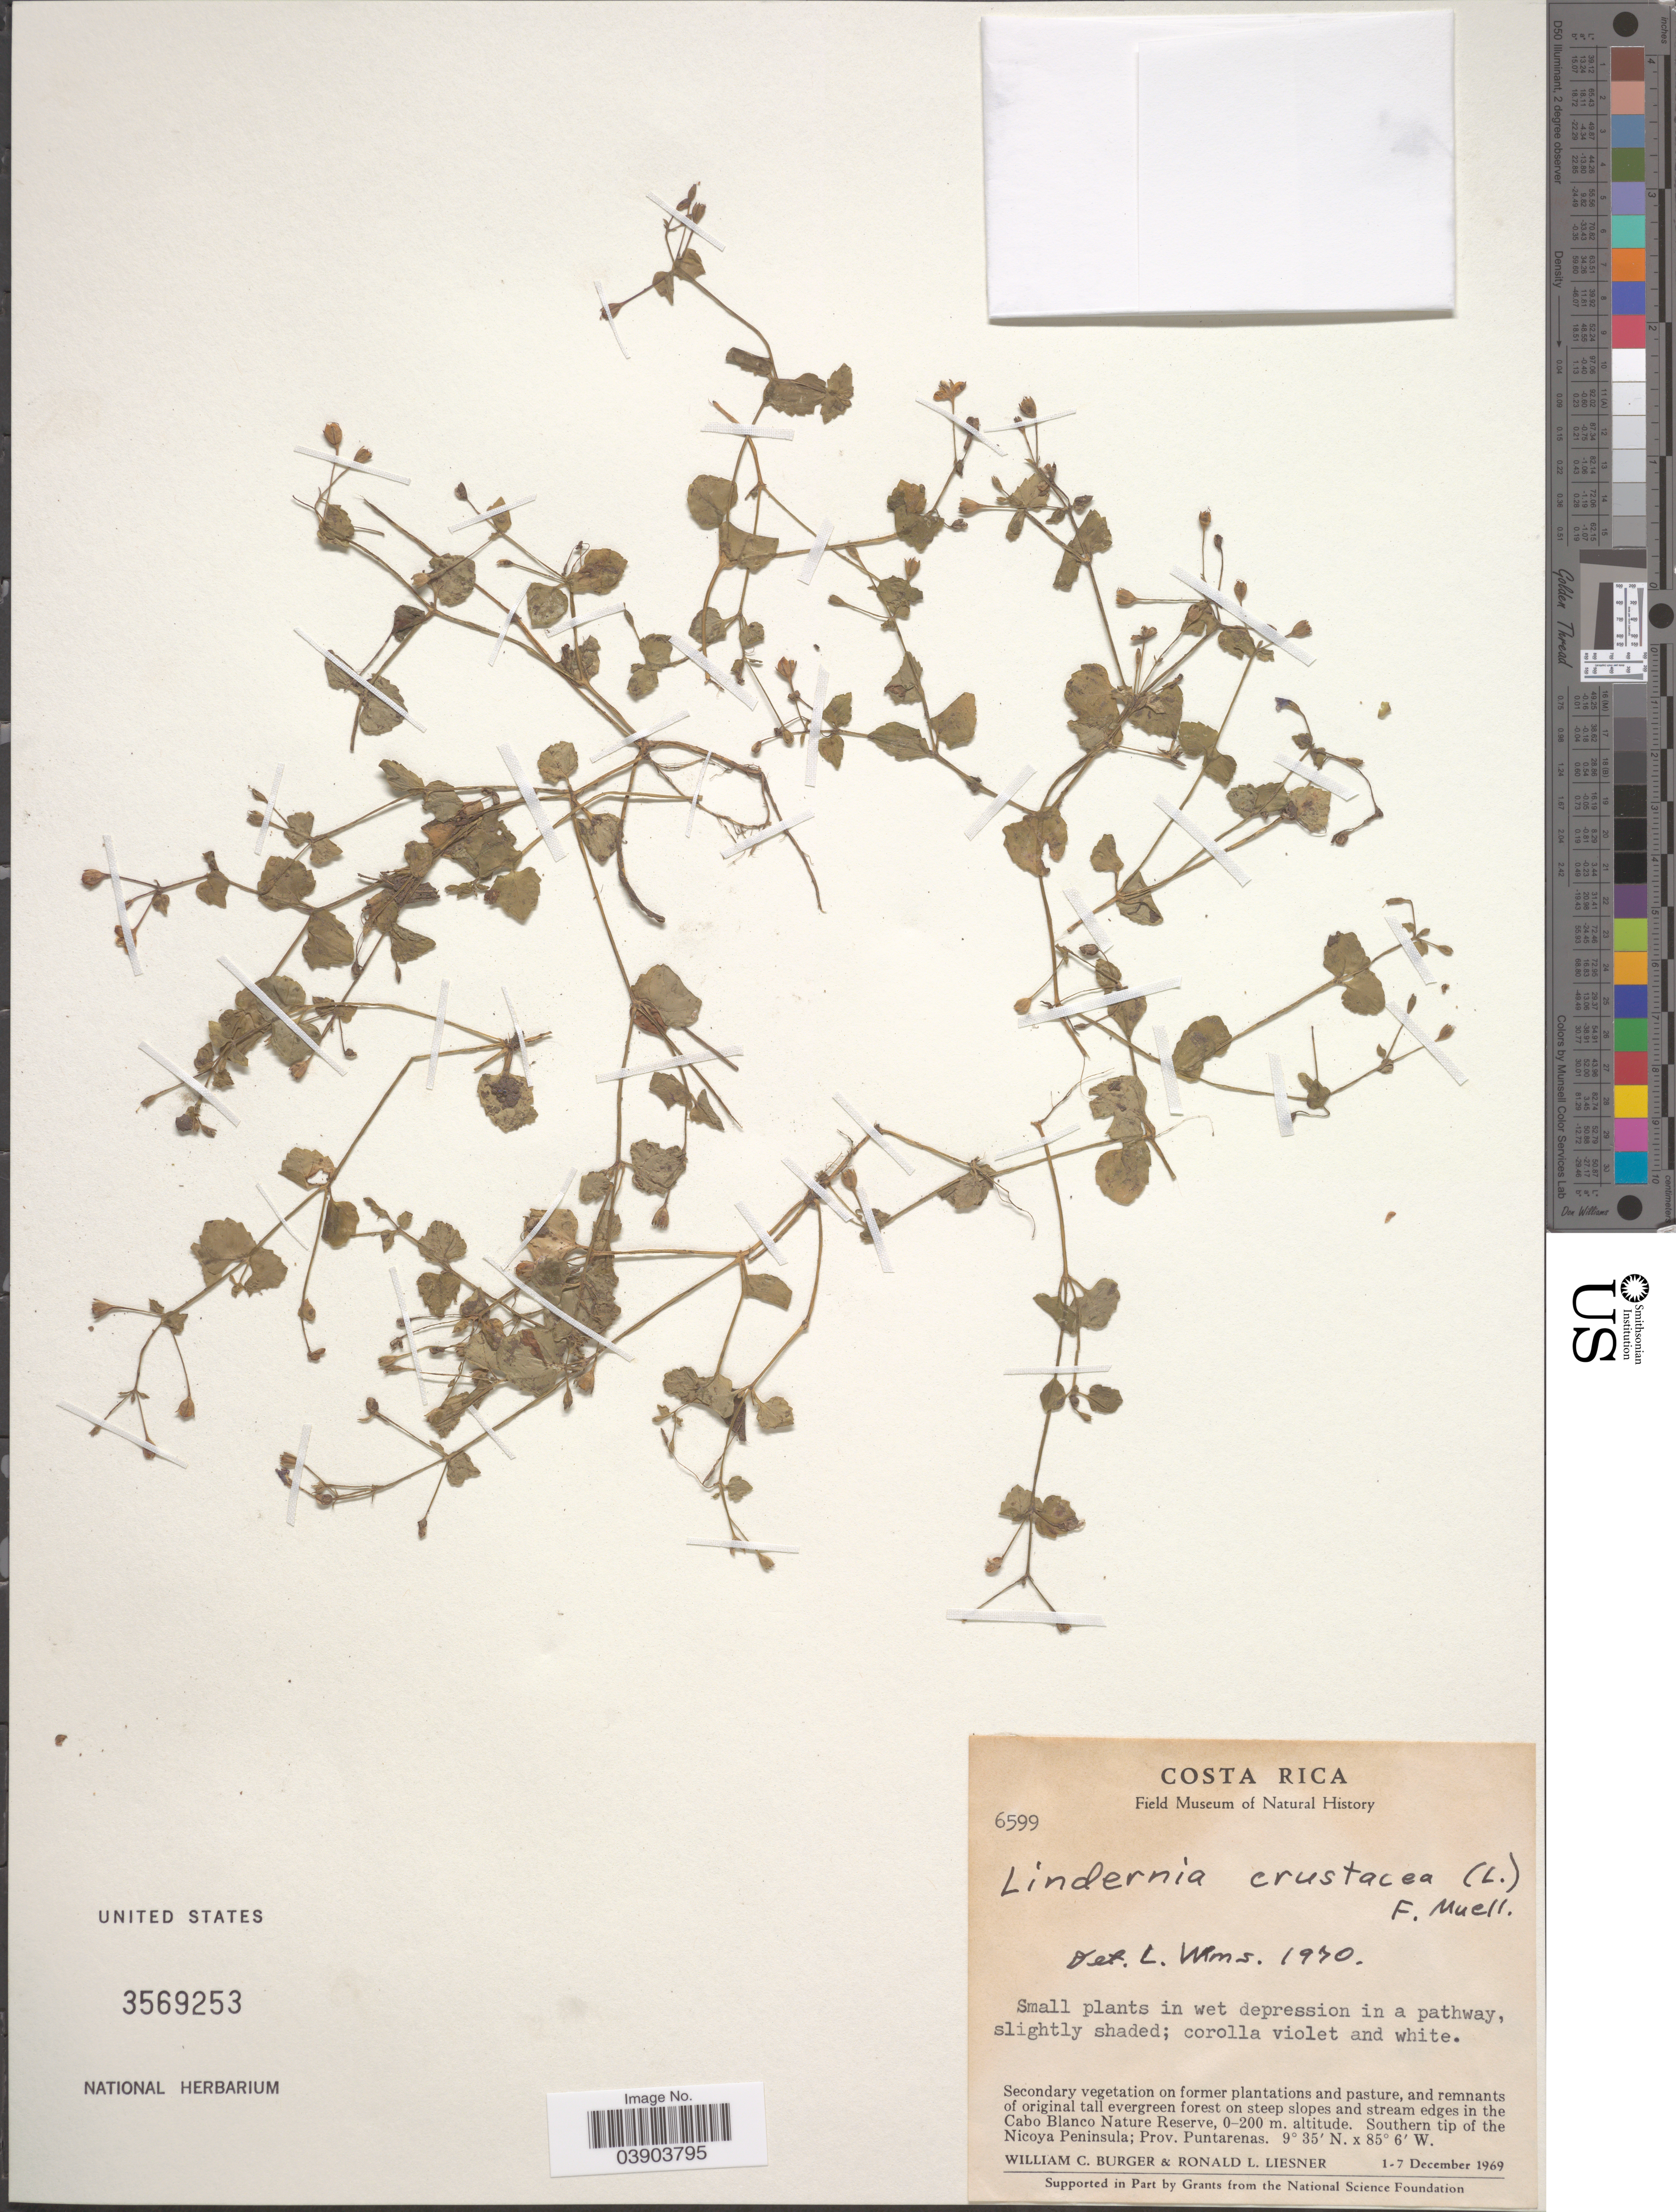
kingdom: Plantae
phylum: Tracheophyta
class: Magnoliopsida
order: Lamiales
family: Linderniaceae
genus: Lindernia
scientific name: Lindernia crustacea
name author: (L.) F. Muell.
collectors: W. Burger & R. L. Liesner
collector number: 6599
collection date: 1969-12-01/1969-12-07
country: Costa Rica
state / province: Puntarenas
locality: On steep slopes and stream edges in the Cabo Blanco Nature Reserve. Southern tip of the Nicoya Peninsula.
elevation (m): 0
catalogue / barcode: US 3569253